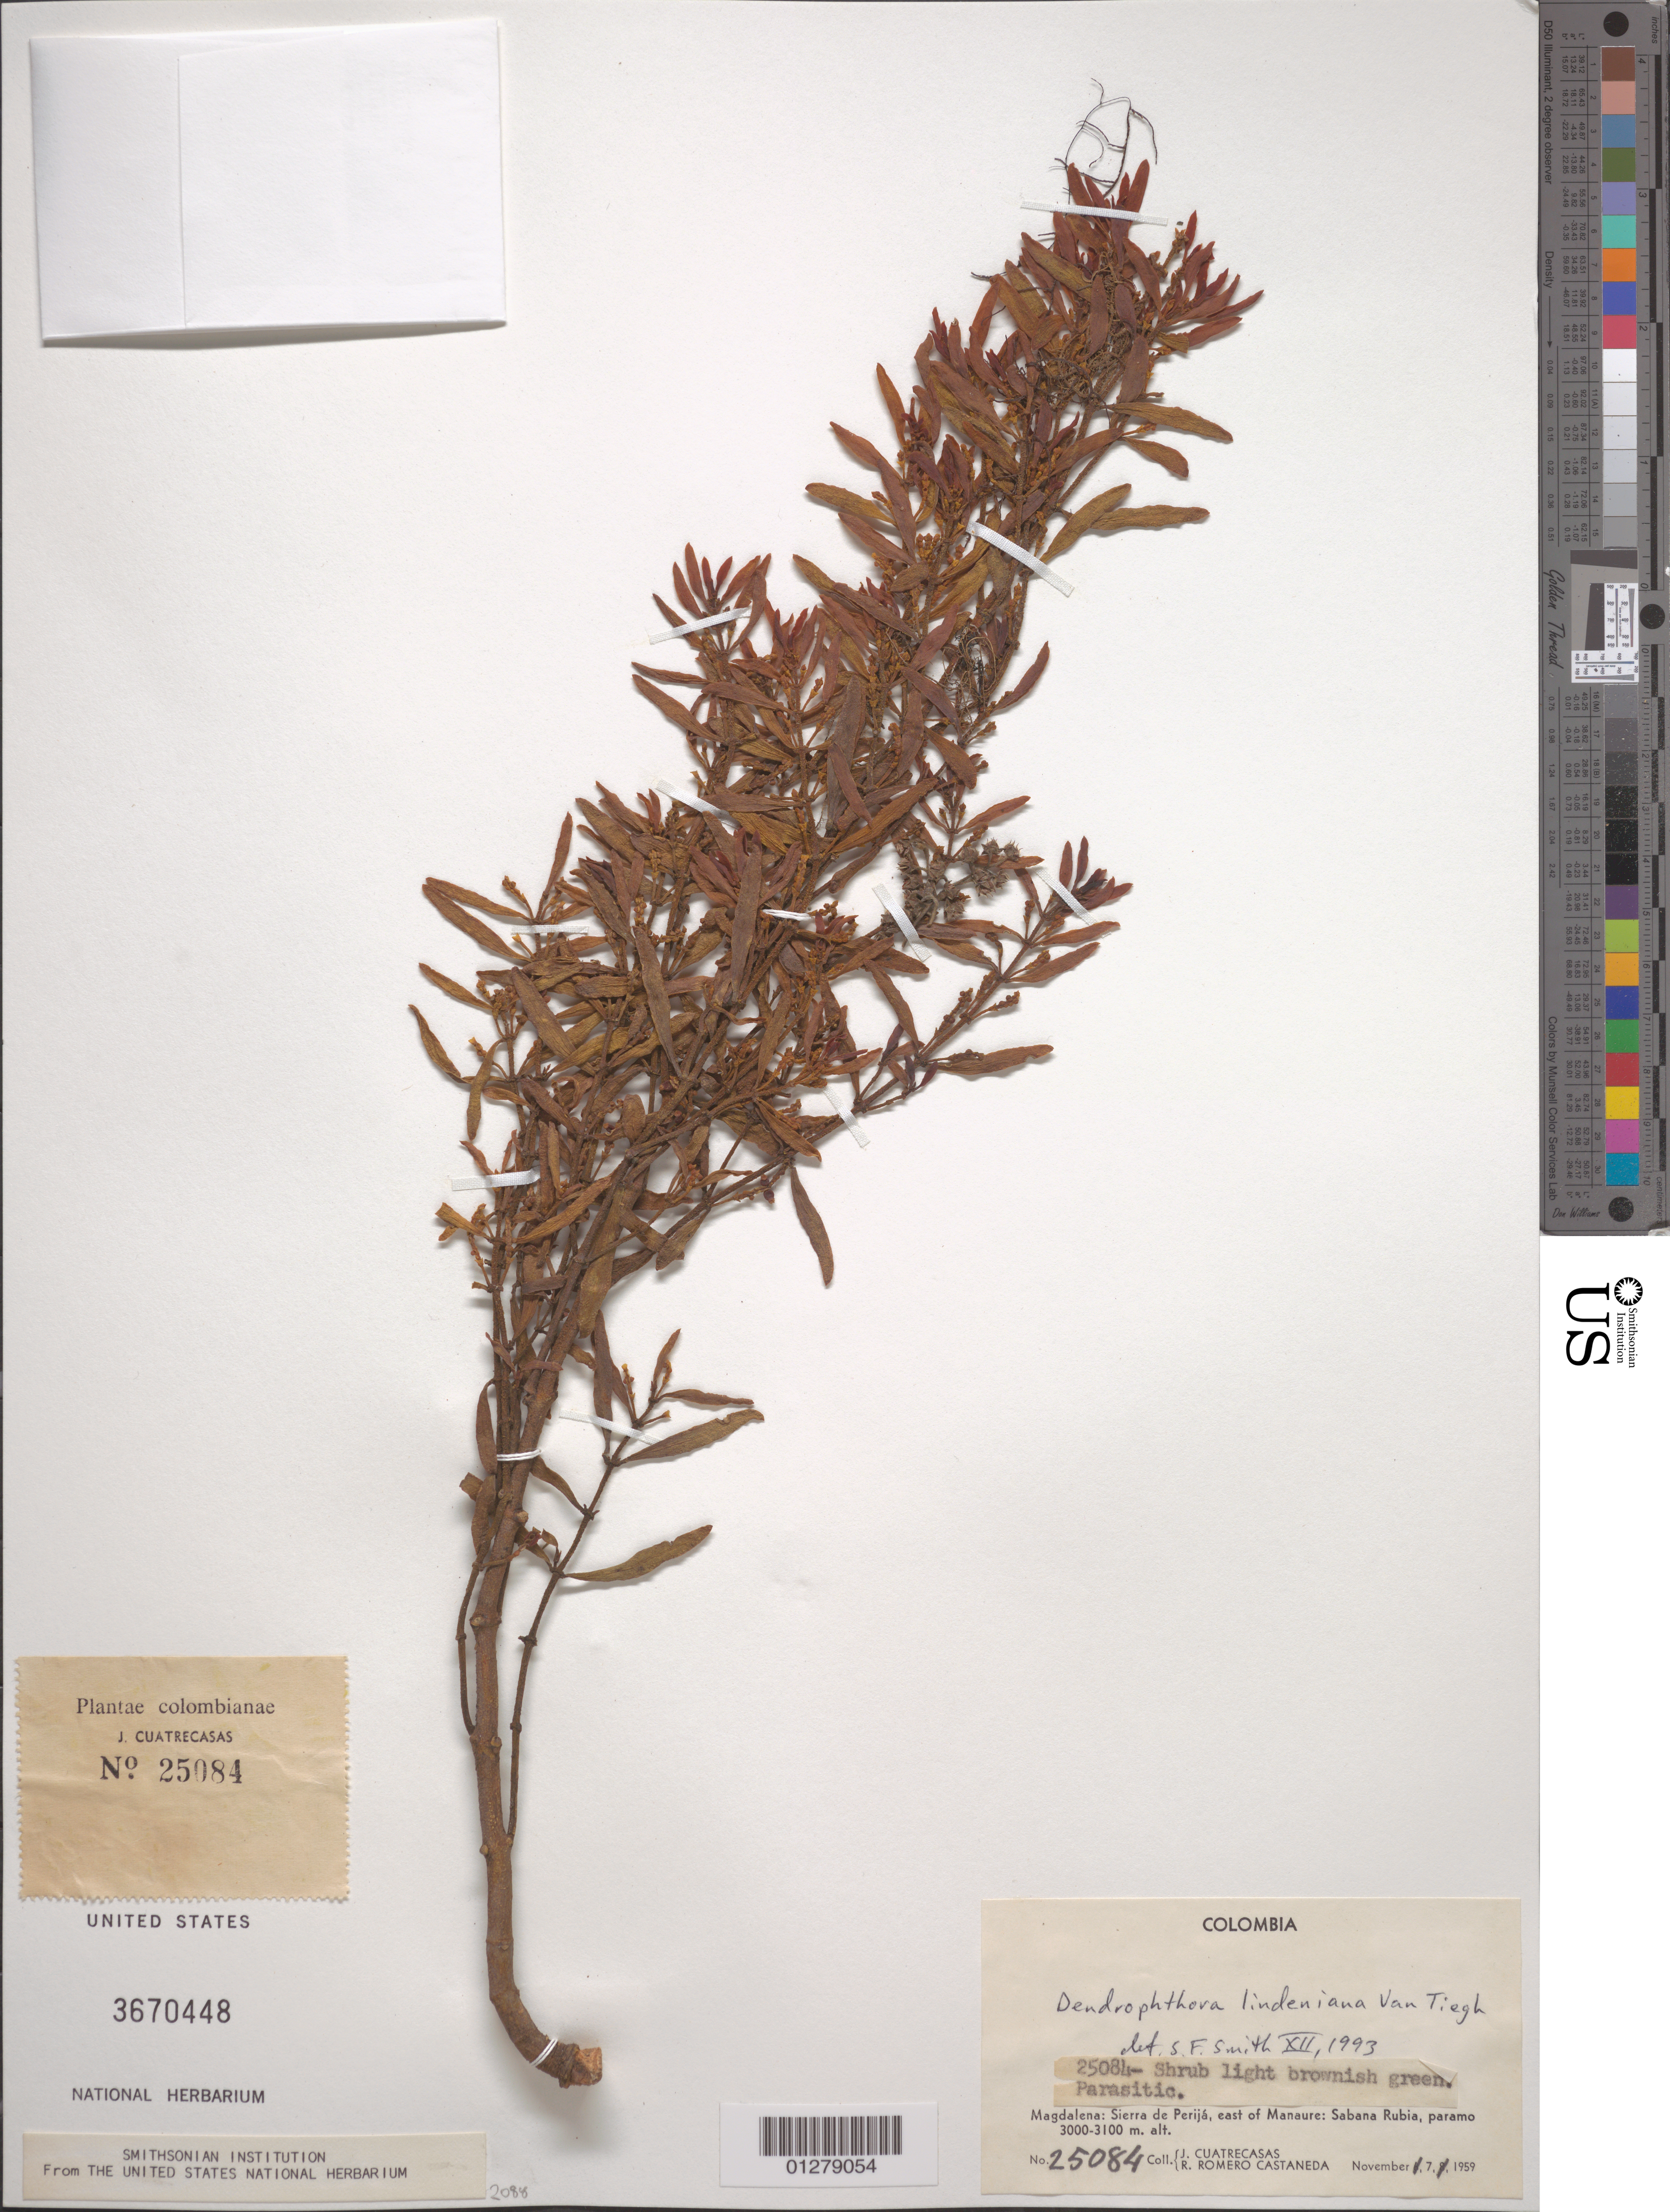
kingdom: Plantae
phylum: Tracheophyta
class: Magnoliopsida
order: Santalales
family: Viscaceae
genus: Dendrophthora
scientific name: Dendrophthora lindeniana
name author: Tiegh.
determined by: Smith, Stephen F., (US), NMNH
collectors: J. Cuatrecasas & R. Romero Castañeda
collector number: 25084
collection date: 1959-11-07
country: Colombia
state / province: Magdalena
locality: Sierra de Perija, E of Manaure: Sabana Rubia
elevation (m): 3000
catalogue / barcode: US 3670448